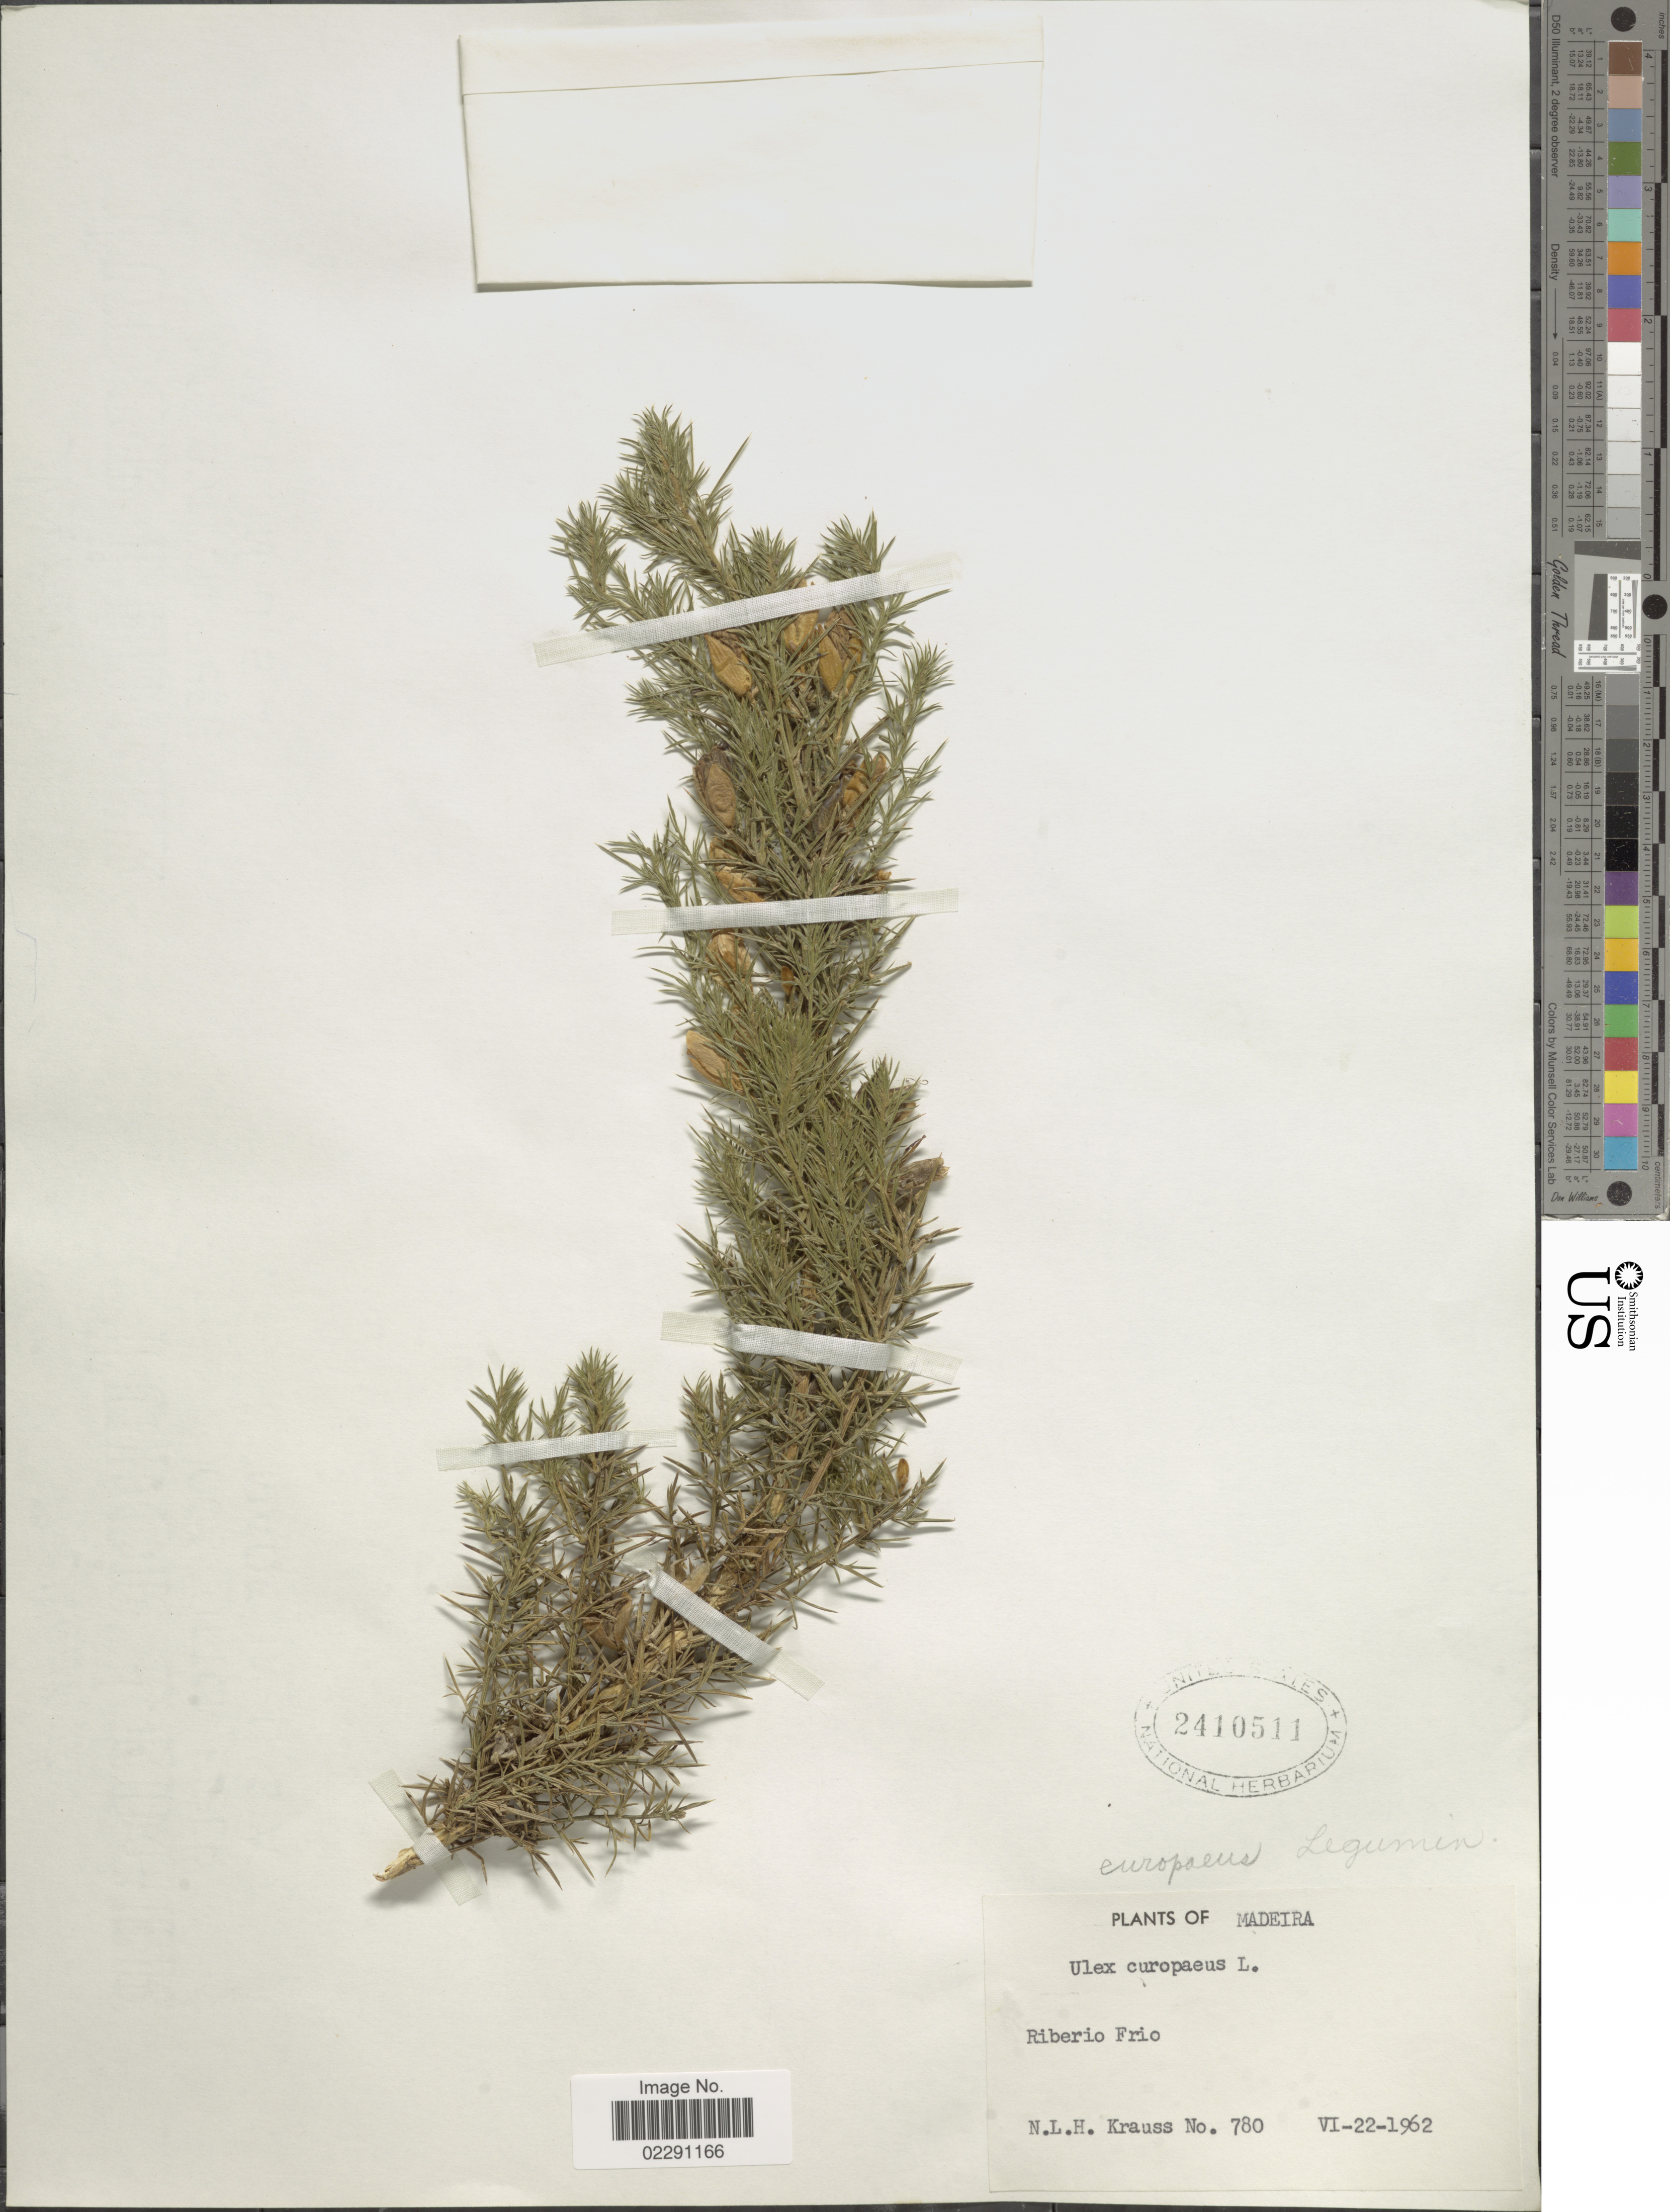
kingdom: Plantae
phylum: Tracheophyta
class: Magnoliopsida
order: Fabales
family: Fabaceae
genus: Ulex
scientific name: Ulex europaeus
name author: L.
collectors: N. Krauss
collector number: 780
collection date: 1962-06-22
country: Portugal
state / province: Madeira (Aut. Reg.)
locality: Riberio Frio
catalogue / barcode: US 2410511